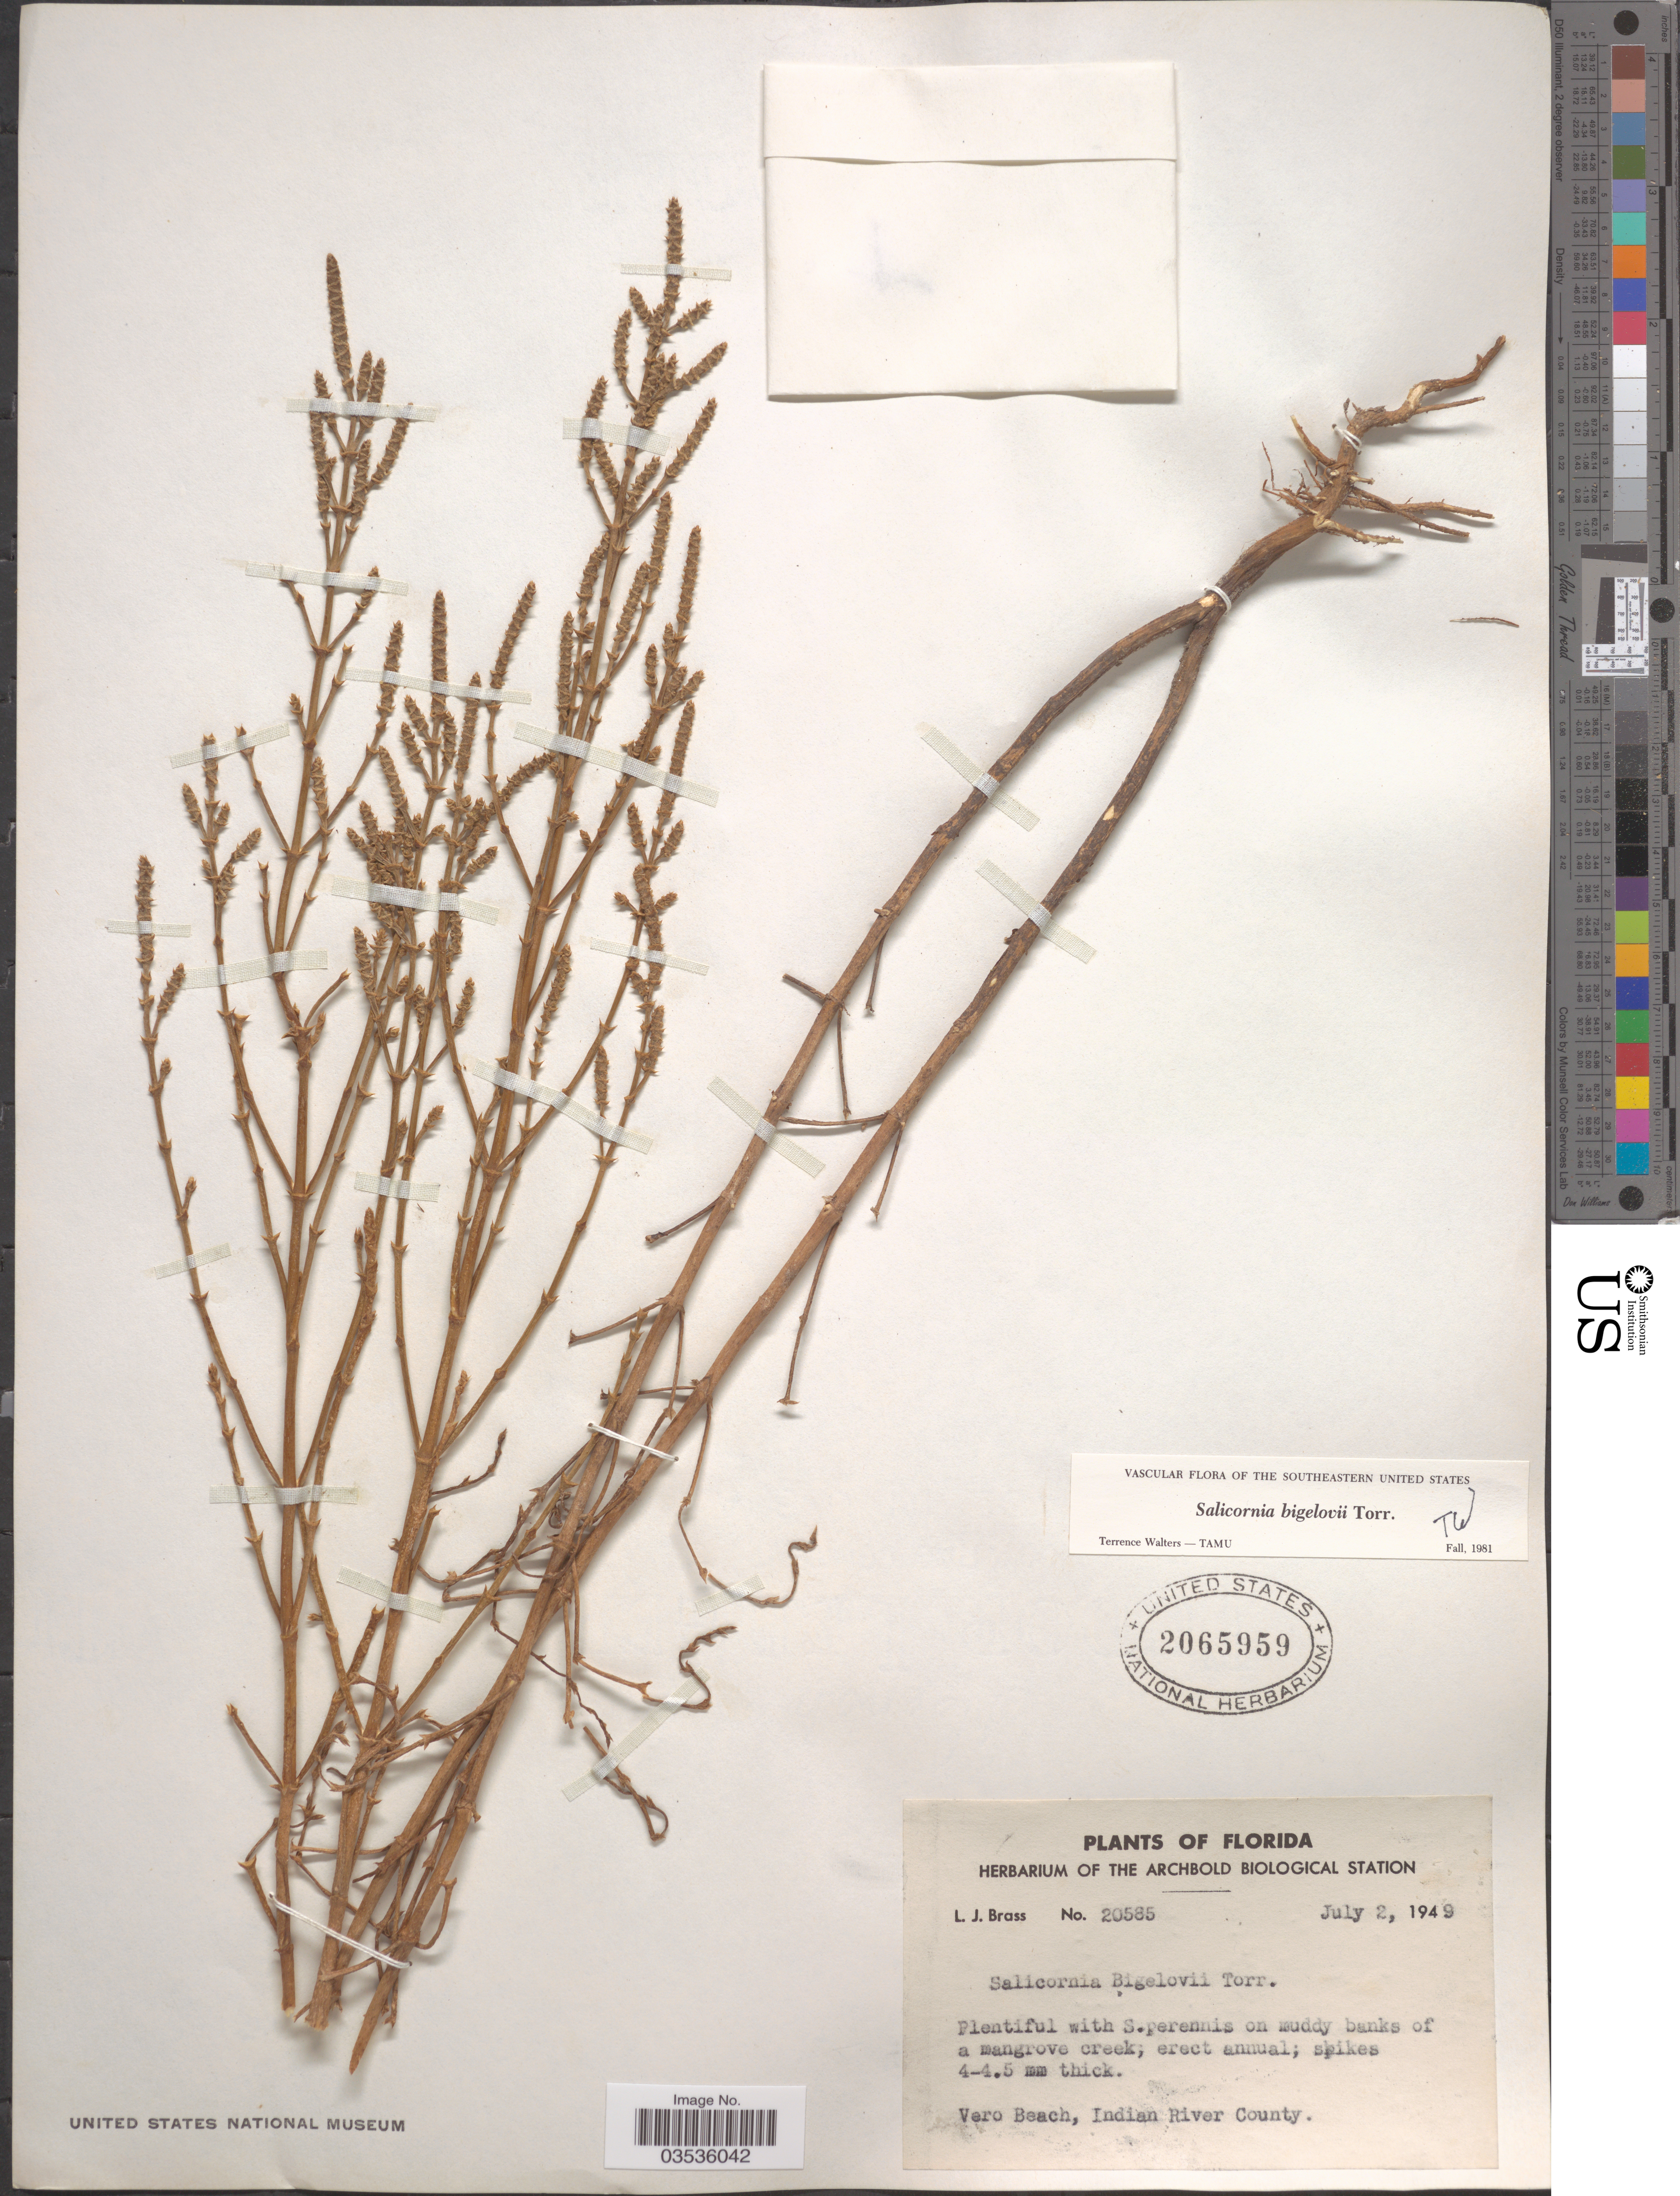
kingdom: Plantae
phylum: Tracheophyta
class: Magnoliopsida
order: Caryophyllales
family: Amaranthaceae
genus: Salicornia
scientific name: Salicornia bigelovii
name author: Torr.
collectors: L. J. Brass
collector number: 20585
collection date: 1949-07-02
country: United States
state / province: Florida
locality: On muddy banks of a mangrove creek. Vero Beach, Indian River County.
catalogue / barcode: US 2065959